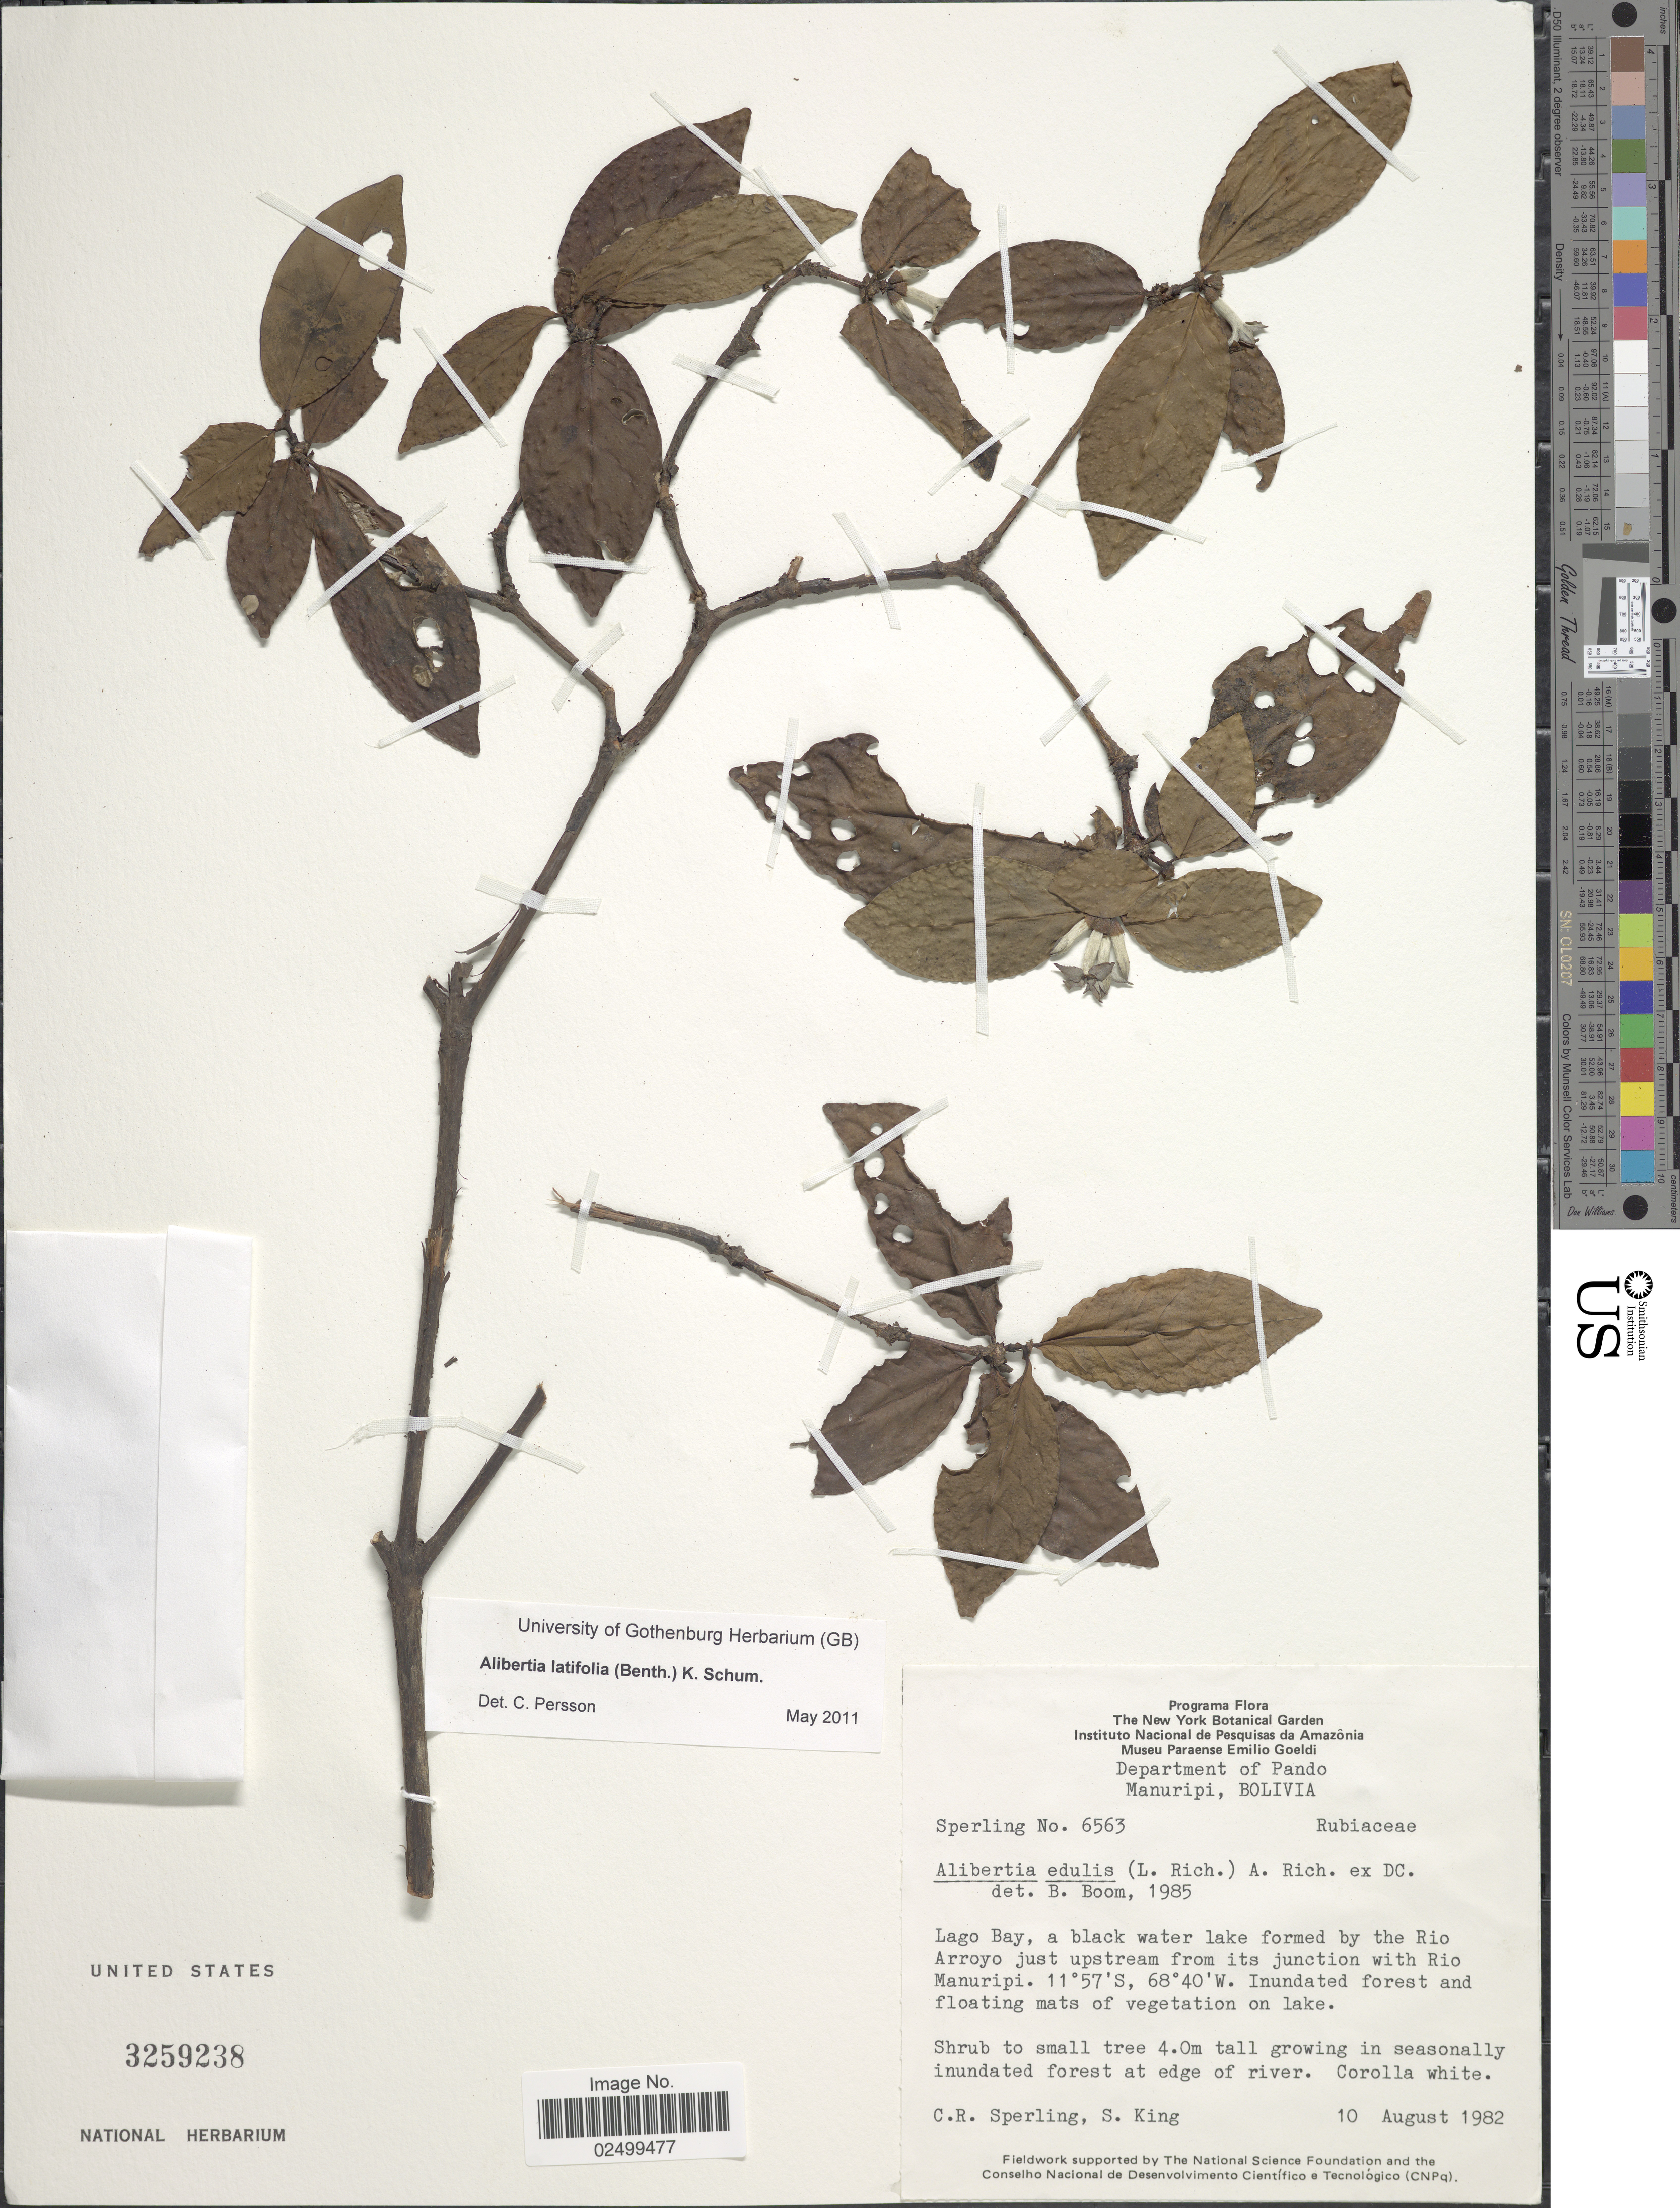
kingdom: Plantae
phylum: Tracheophyta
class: Magnoliopsida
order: Gentianales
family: Rubiaceae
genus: Alibertia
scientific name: Alibertia latifolia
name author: (Benth.) K. Schum.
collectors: C. R. Sperling & S. King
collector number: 6563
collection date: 1982-08-10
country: Bolivia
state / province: Pando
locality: Programa, Department of Pando, Manuripi, Lago Bay, a black water lake formed by the Rio Arroyo just upstream from its junction with Rio Manuripi. Inundated forest and floating mats of vegetation on lake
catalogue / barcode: US 3259238